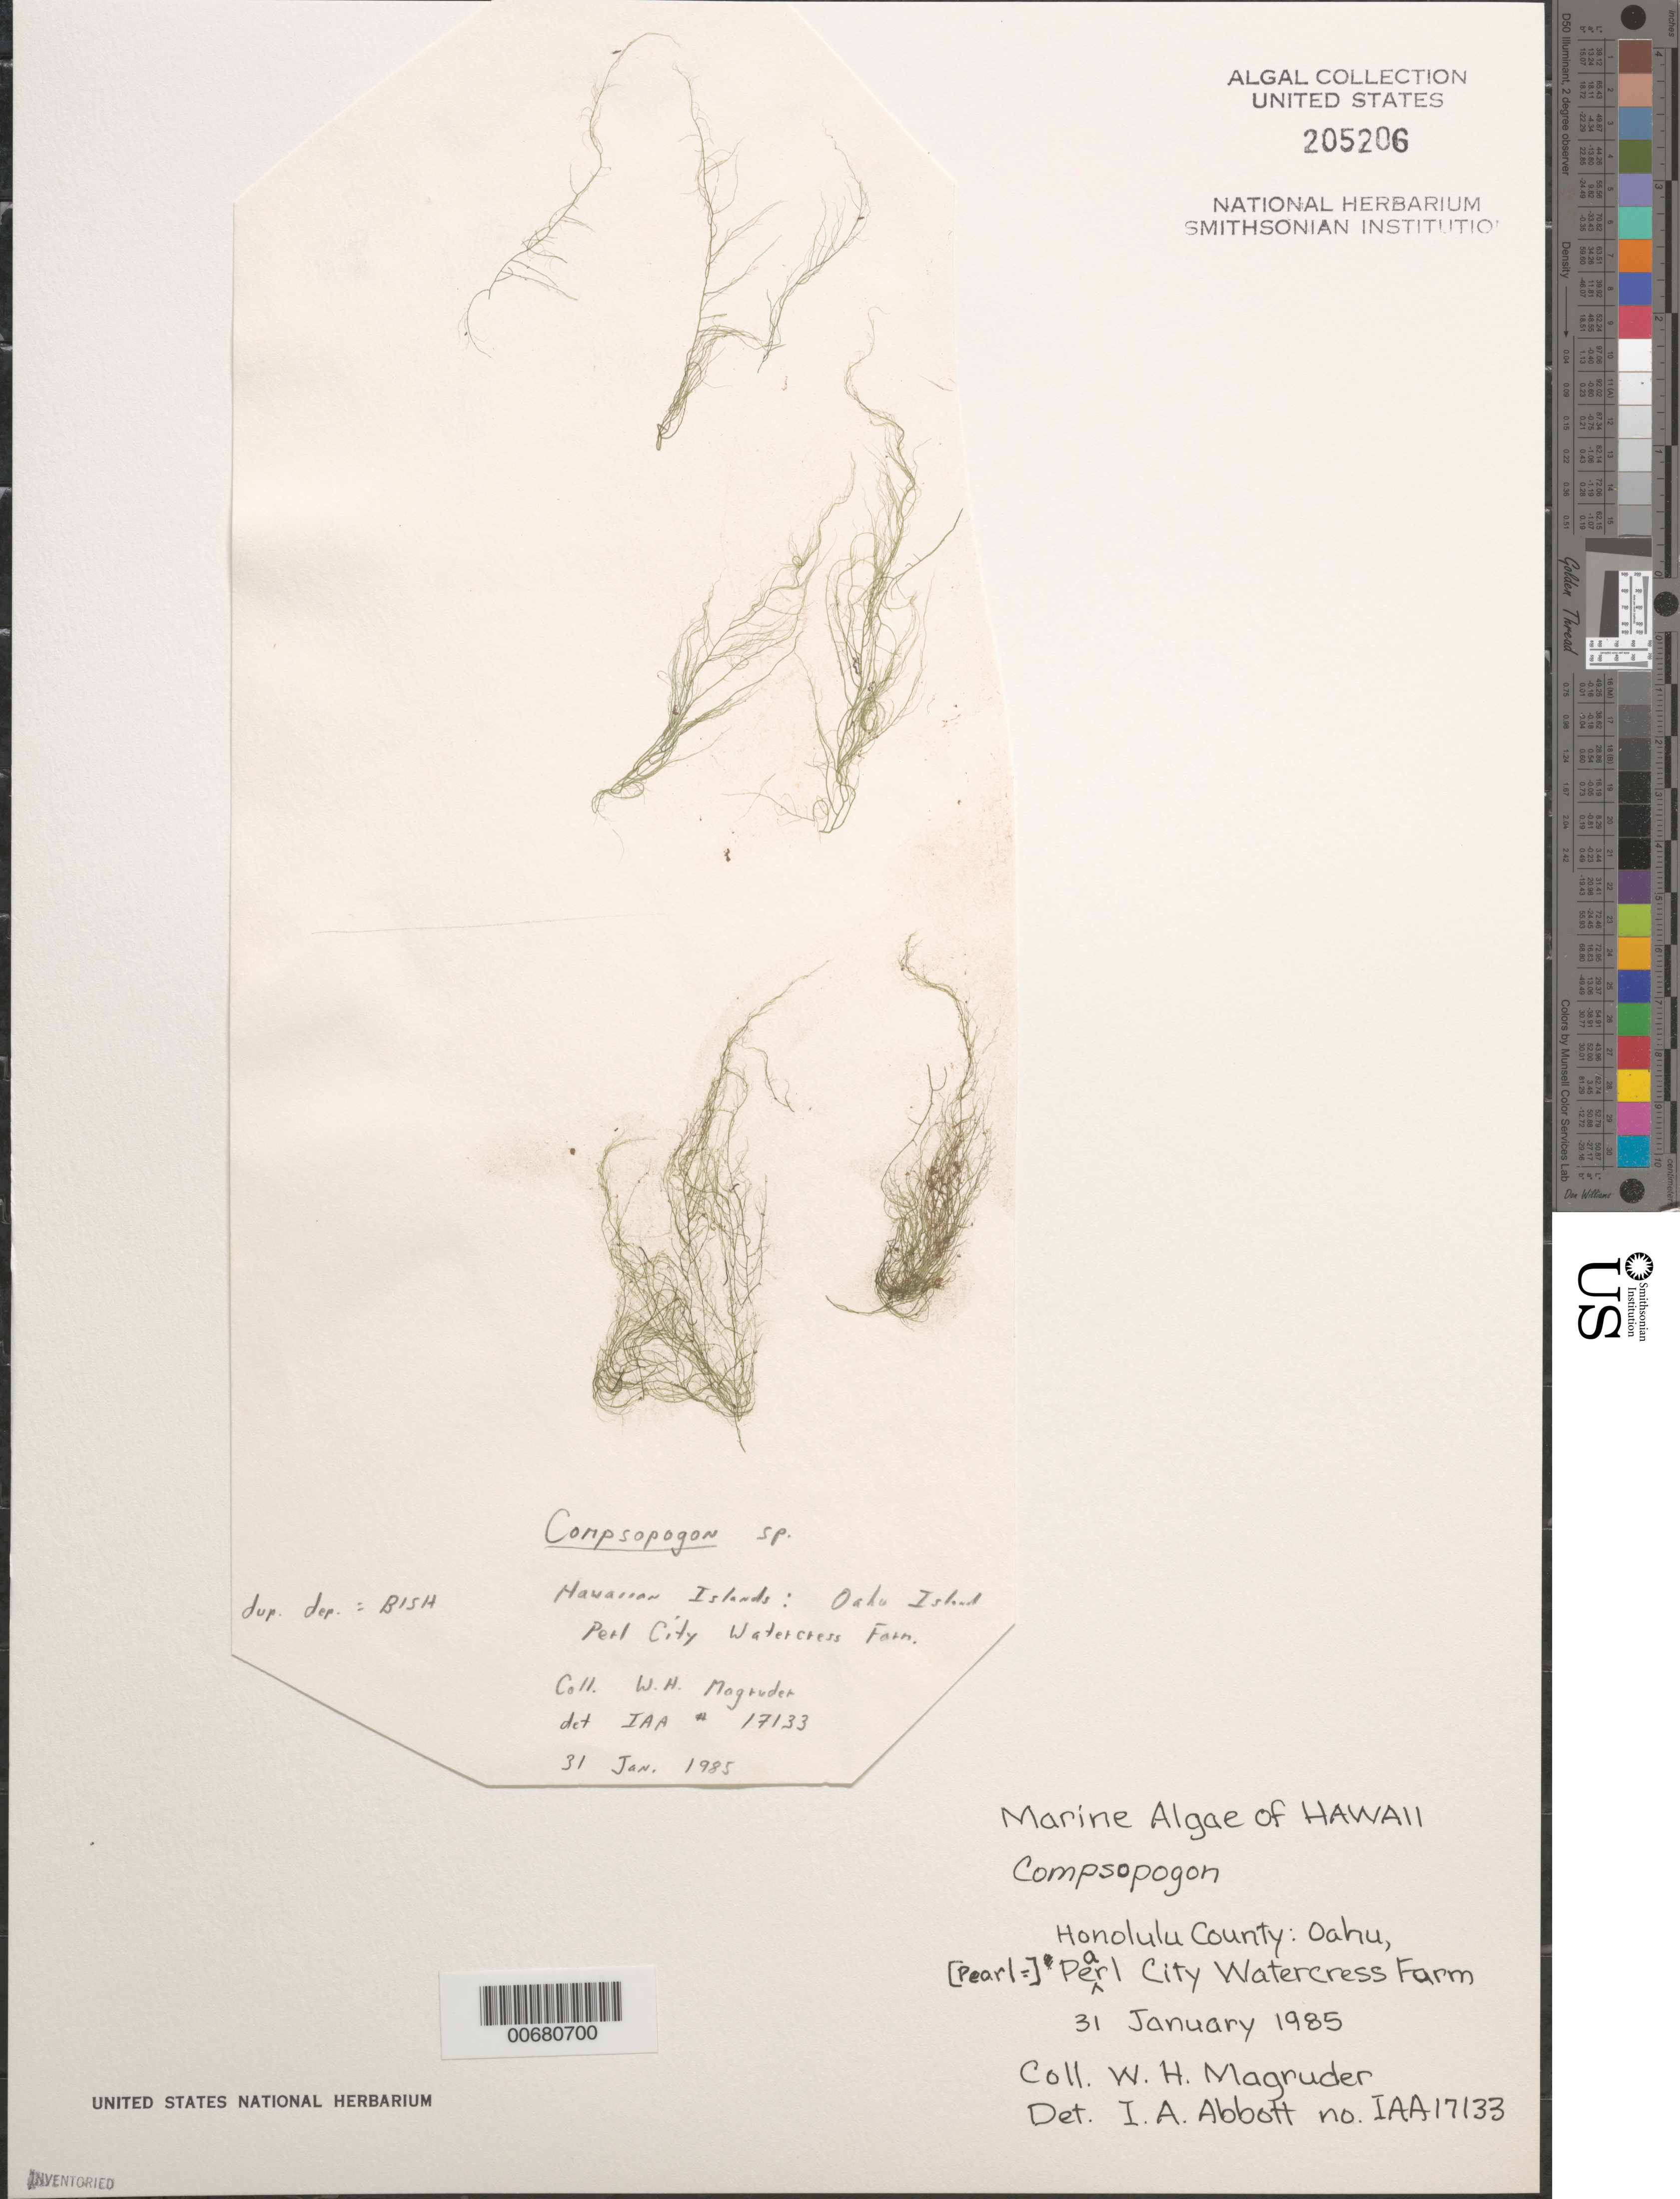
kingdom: Plantae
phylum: Rhodophyta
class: Compsopogonophyceae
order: Compsopogonales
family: Compsopogonaceae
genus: Compsopogon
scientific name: Compsopogon sp.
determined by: Abbott, Isabella A.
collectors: W. Magruder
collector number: IAA 17133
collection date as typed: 31 Jan 1985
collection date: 1985-01-31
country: United States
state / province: Hawaii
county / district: Honolulu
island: Oahu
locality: Pearl City Watercress Farm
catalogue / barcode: US 205206